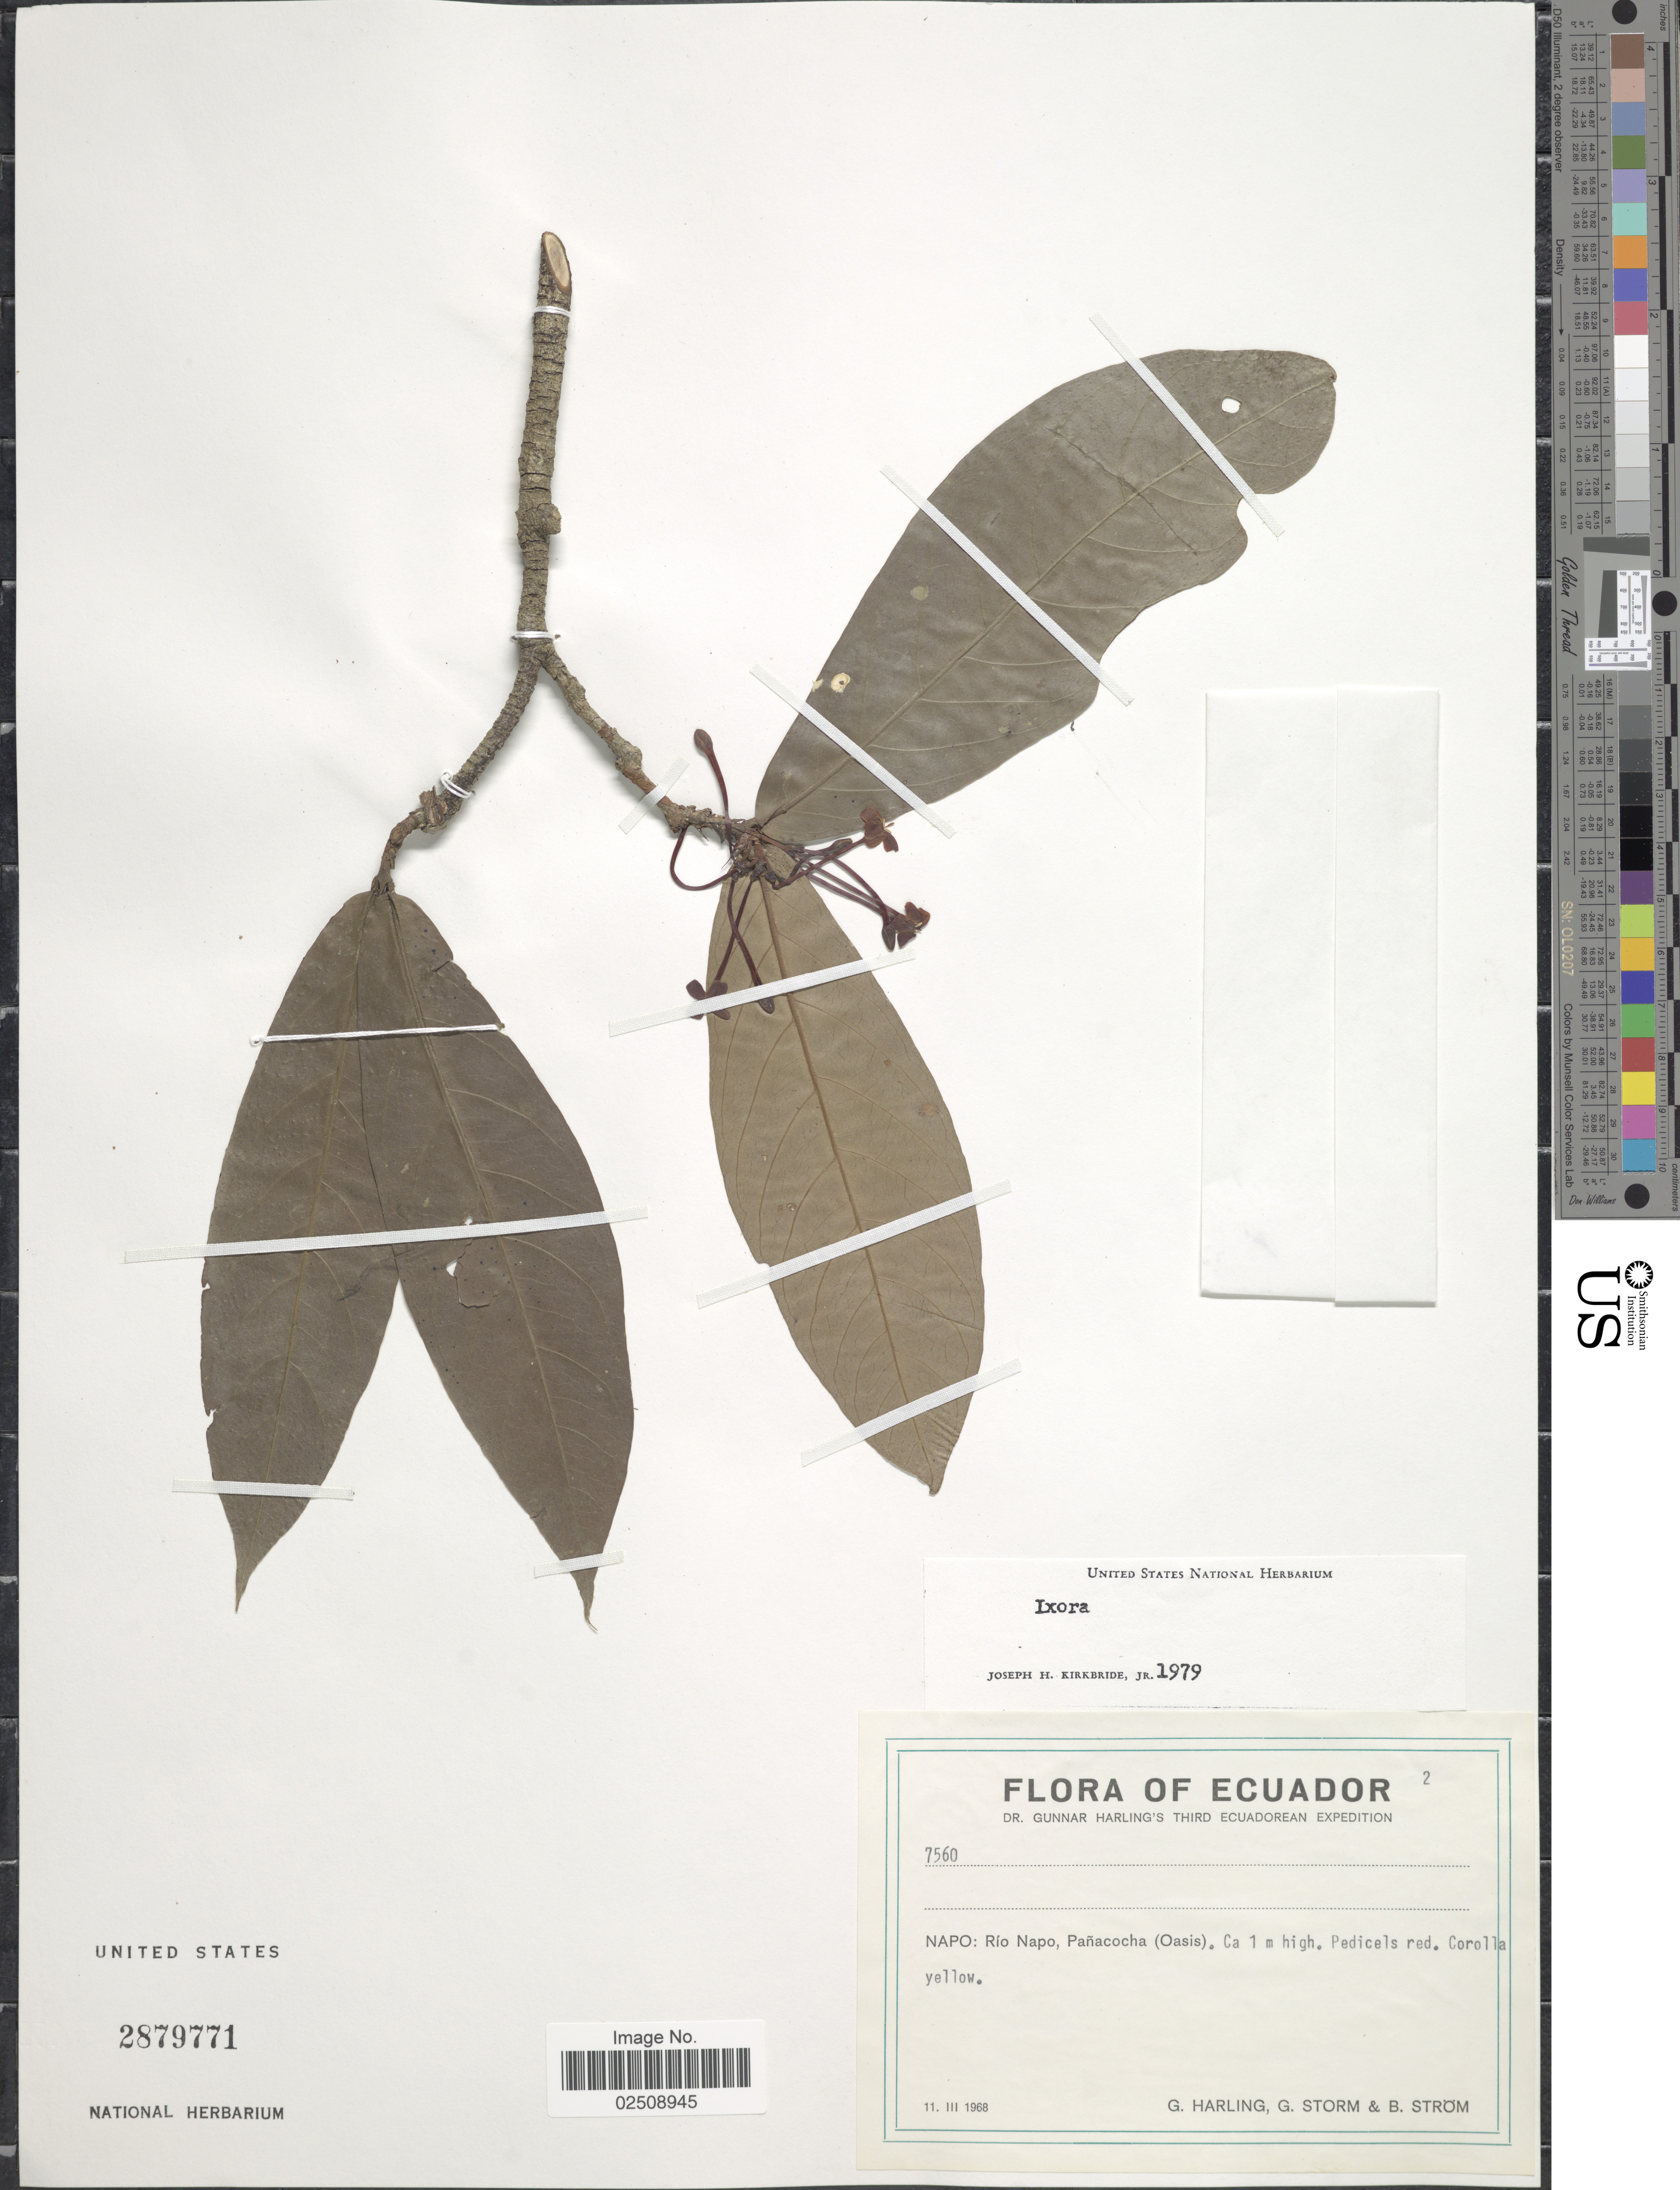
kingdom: Plantae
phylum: Tracheophyta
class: Magnoliopsida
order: Gentianales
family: Rubiaceae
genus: Ixora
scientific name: Ixora sp.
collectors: G. Harling, G. Storm & B. Ström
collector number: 7560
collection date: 1968-03-11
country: Ecuador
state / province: Napo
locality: Napo: Rio Napo, Panacocha (Oasis)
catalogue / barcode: US 2879771